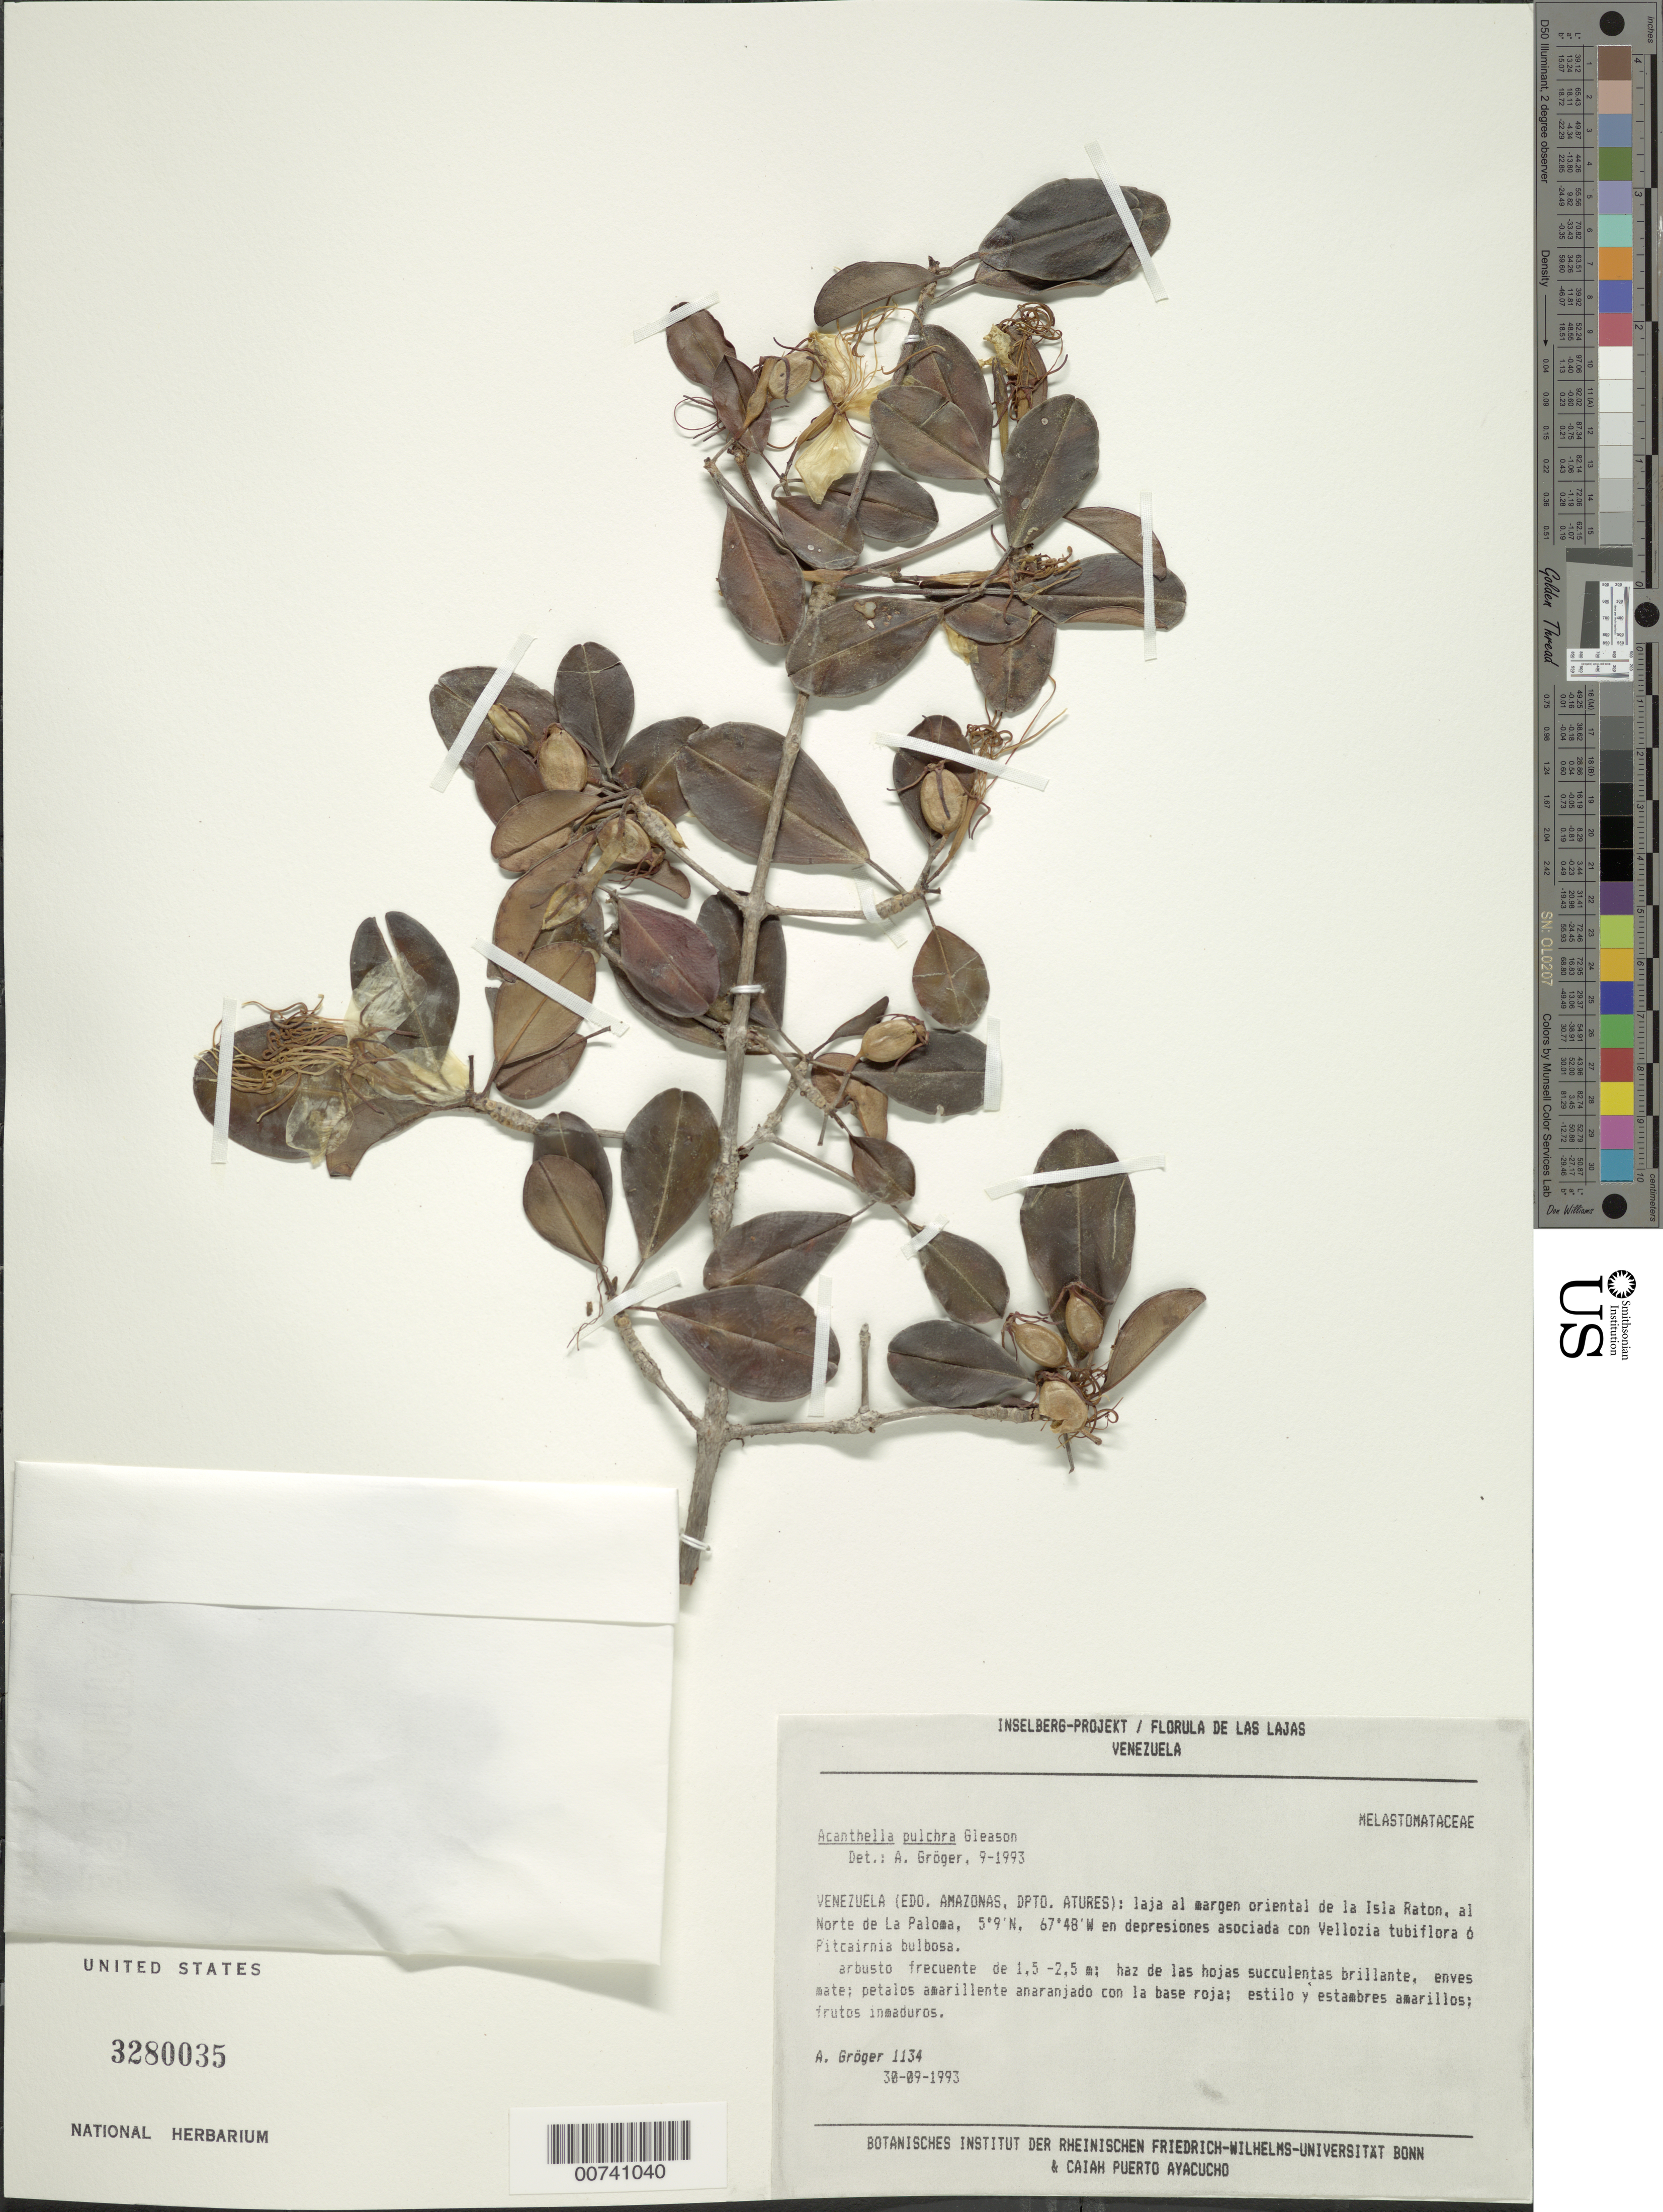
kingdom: Plantae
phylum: Tracheophyta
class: Magnoliopsida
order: Myrtales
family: Melastomataceae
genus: Acanthella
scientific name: Acanthella pulchra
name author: Gleason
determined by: Gröger, A.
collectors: A. Gröger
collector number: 1134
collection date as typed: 30-Sep-93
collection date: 1993-09-30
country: Venezuela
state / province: Amazonas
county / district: Atures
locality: Isla Raton, N of La Paloma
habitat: Laja al margen de la isla; en depresiones asociada con Vellozia tubiflora, Pitcairnia bulbosa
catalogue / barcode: US 3280035